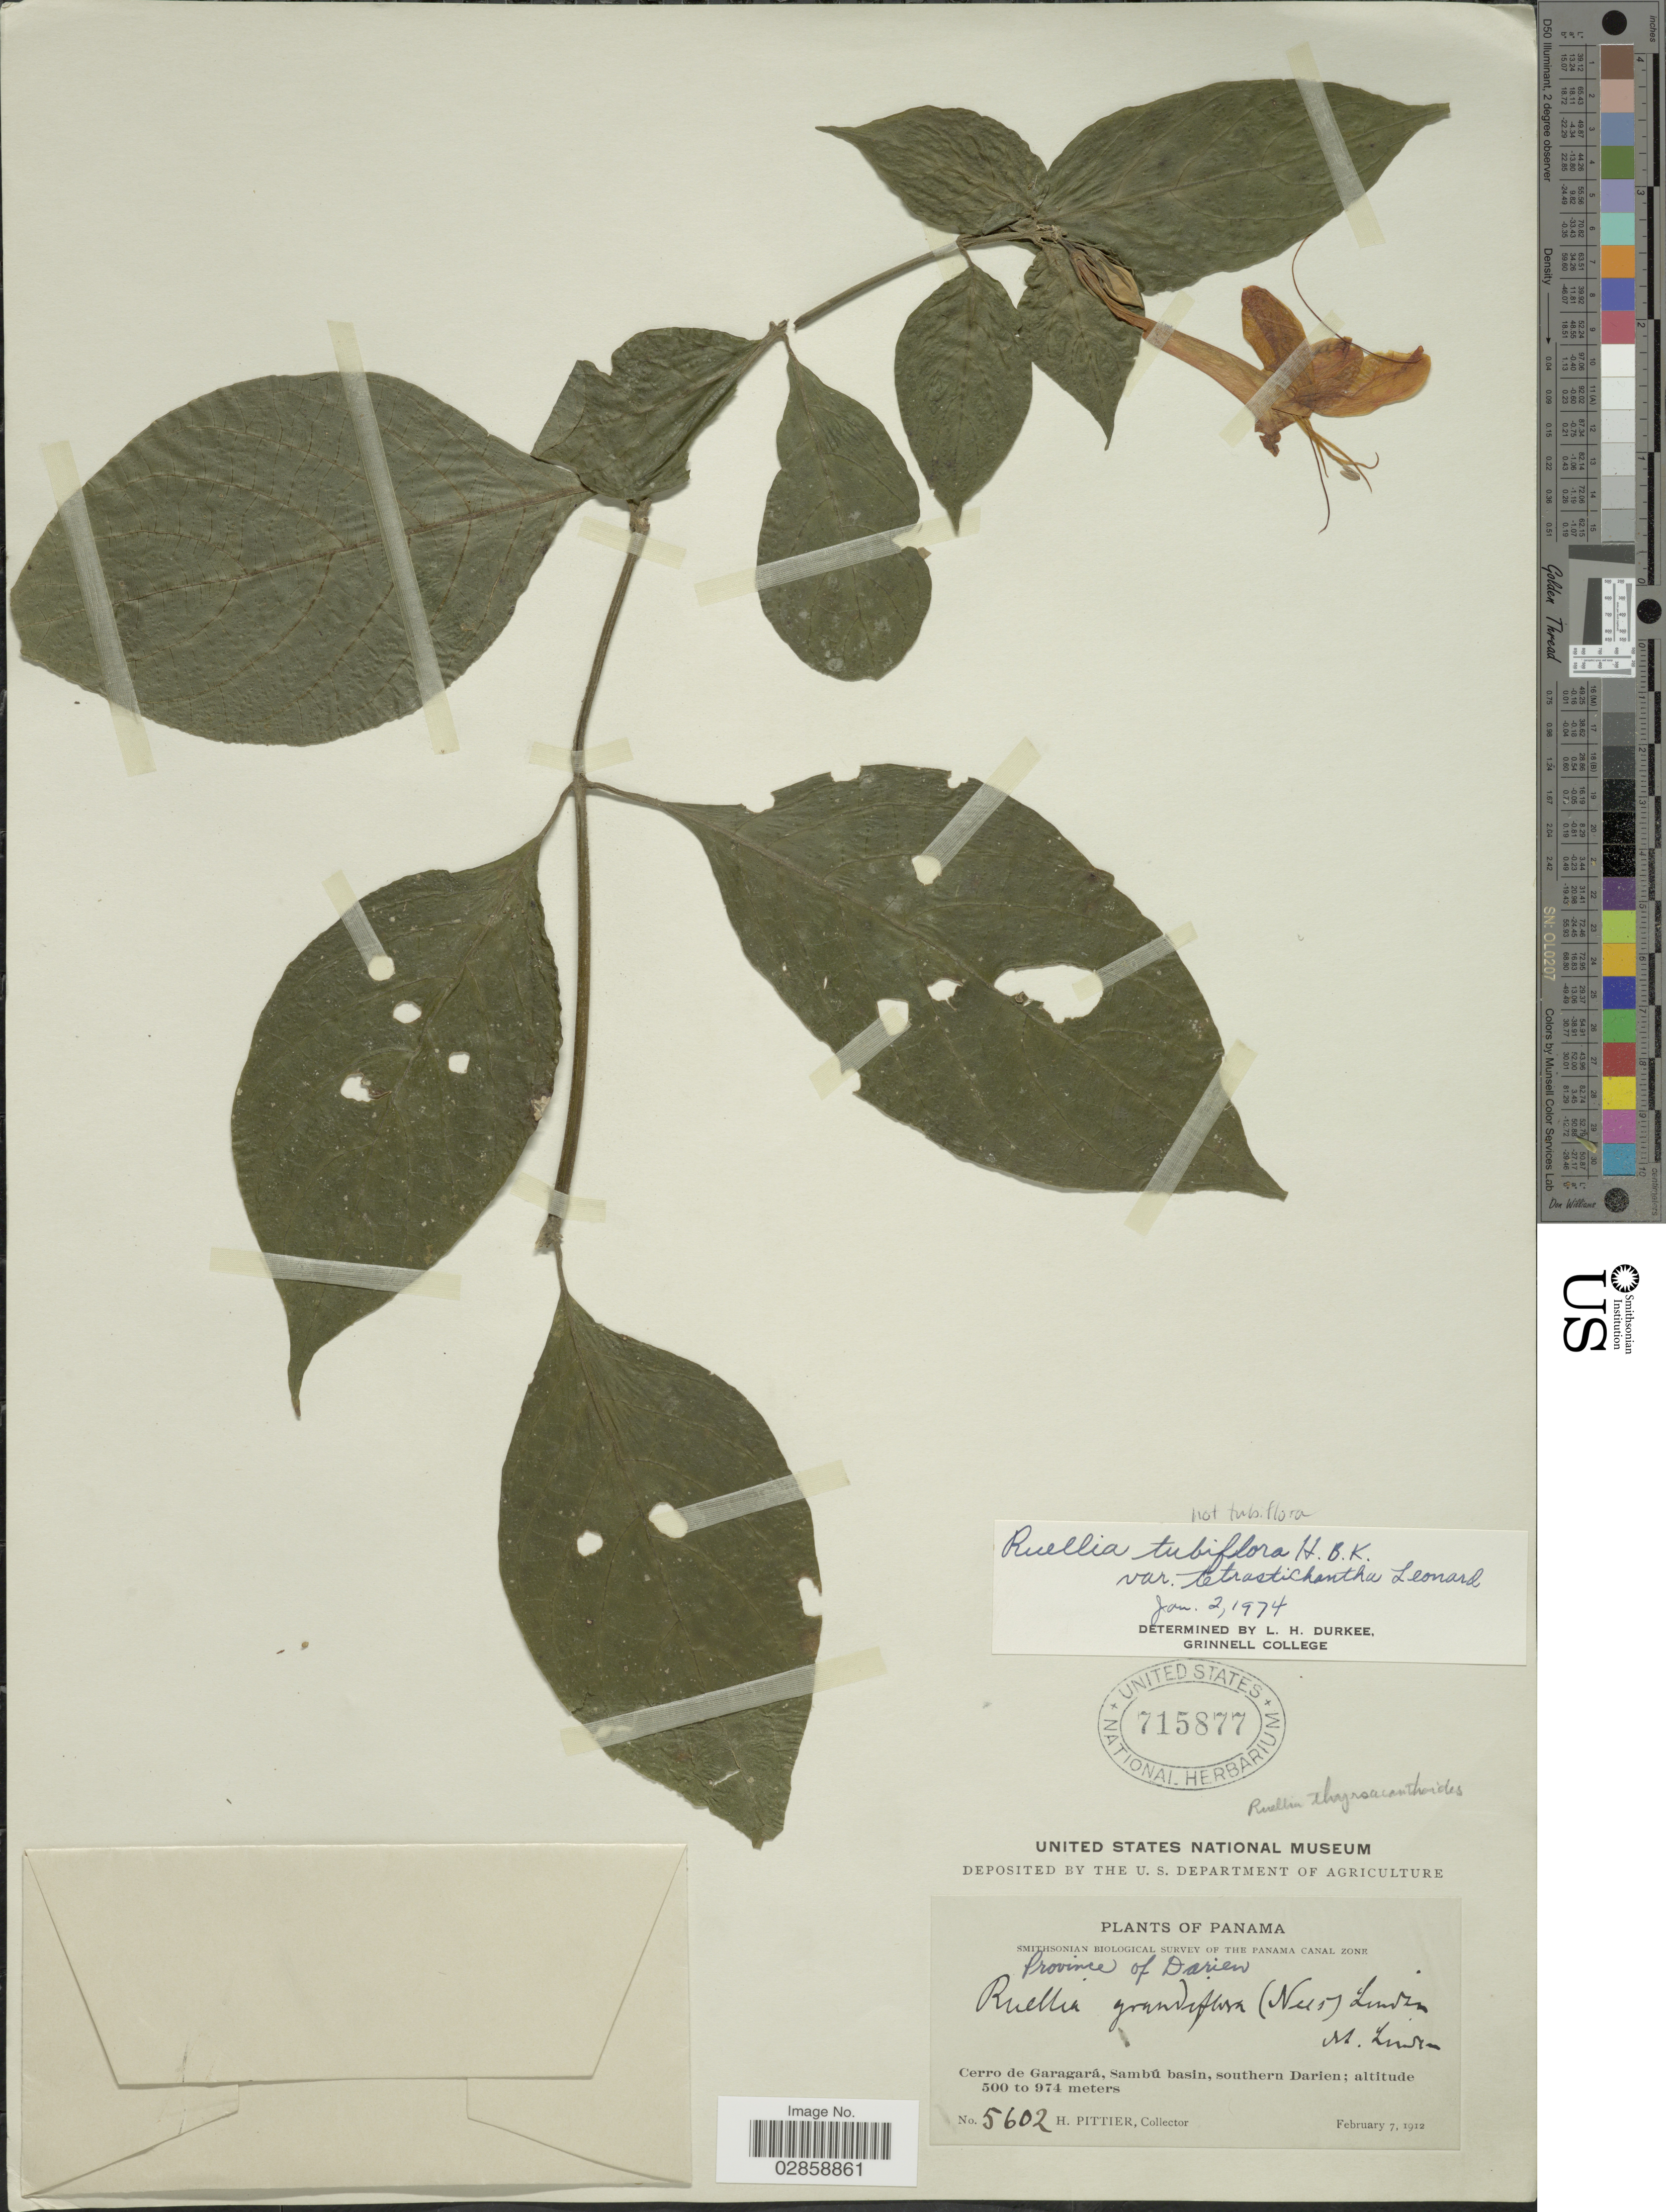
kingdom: Plantae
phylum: Tracheophyta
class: Magnoliopsida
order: Lamiales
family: Acanthaceae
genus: Ruellia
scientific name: Ruellia tubiflora var. tetrastichantha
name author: Kunth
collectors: H. F. Pittier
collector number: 5602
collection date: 1912-02-07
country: Panama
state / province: Darién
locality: Cerro de Garagará, Sambú basin, southern Darien.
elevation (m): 500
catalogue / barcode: US 715877